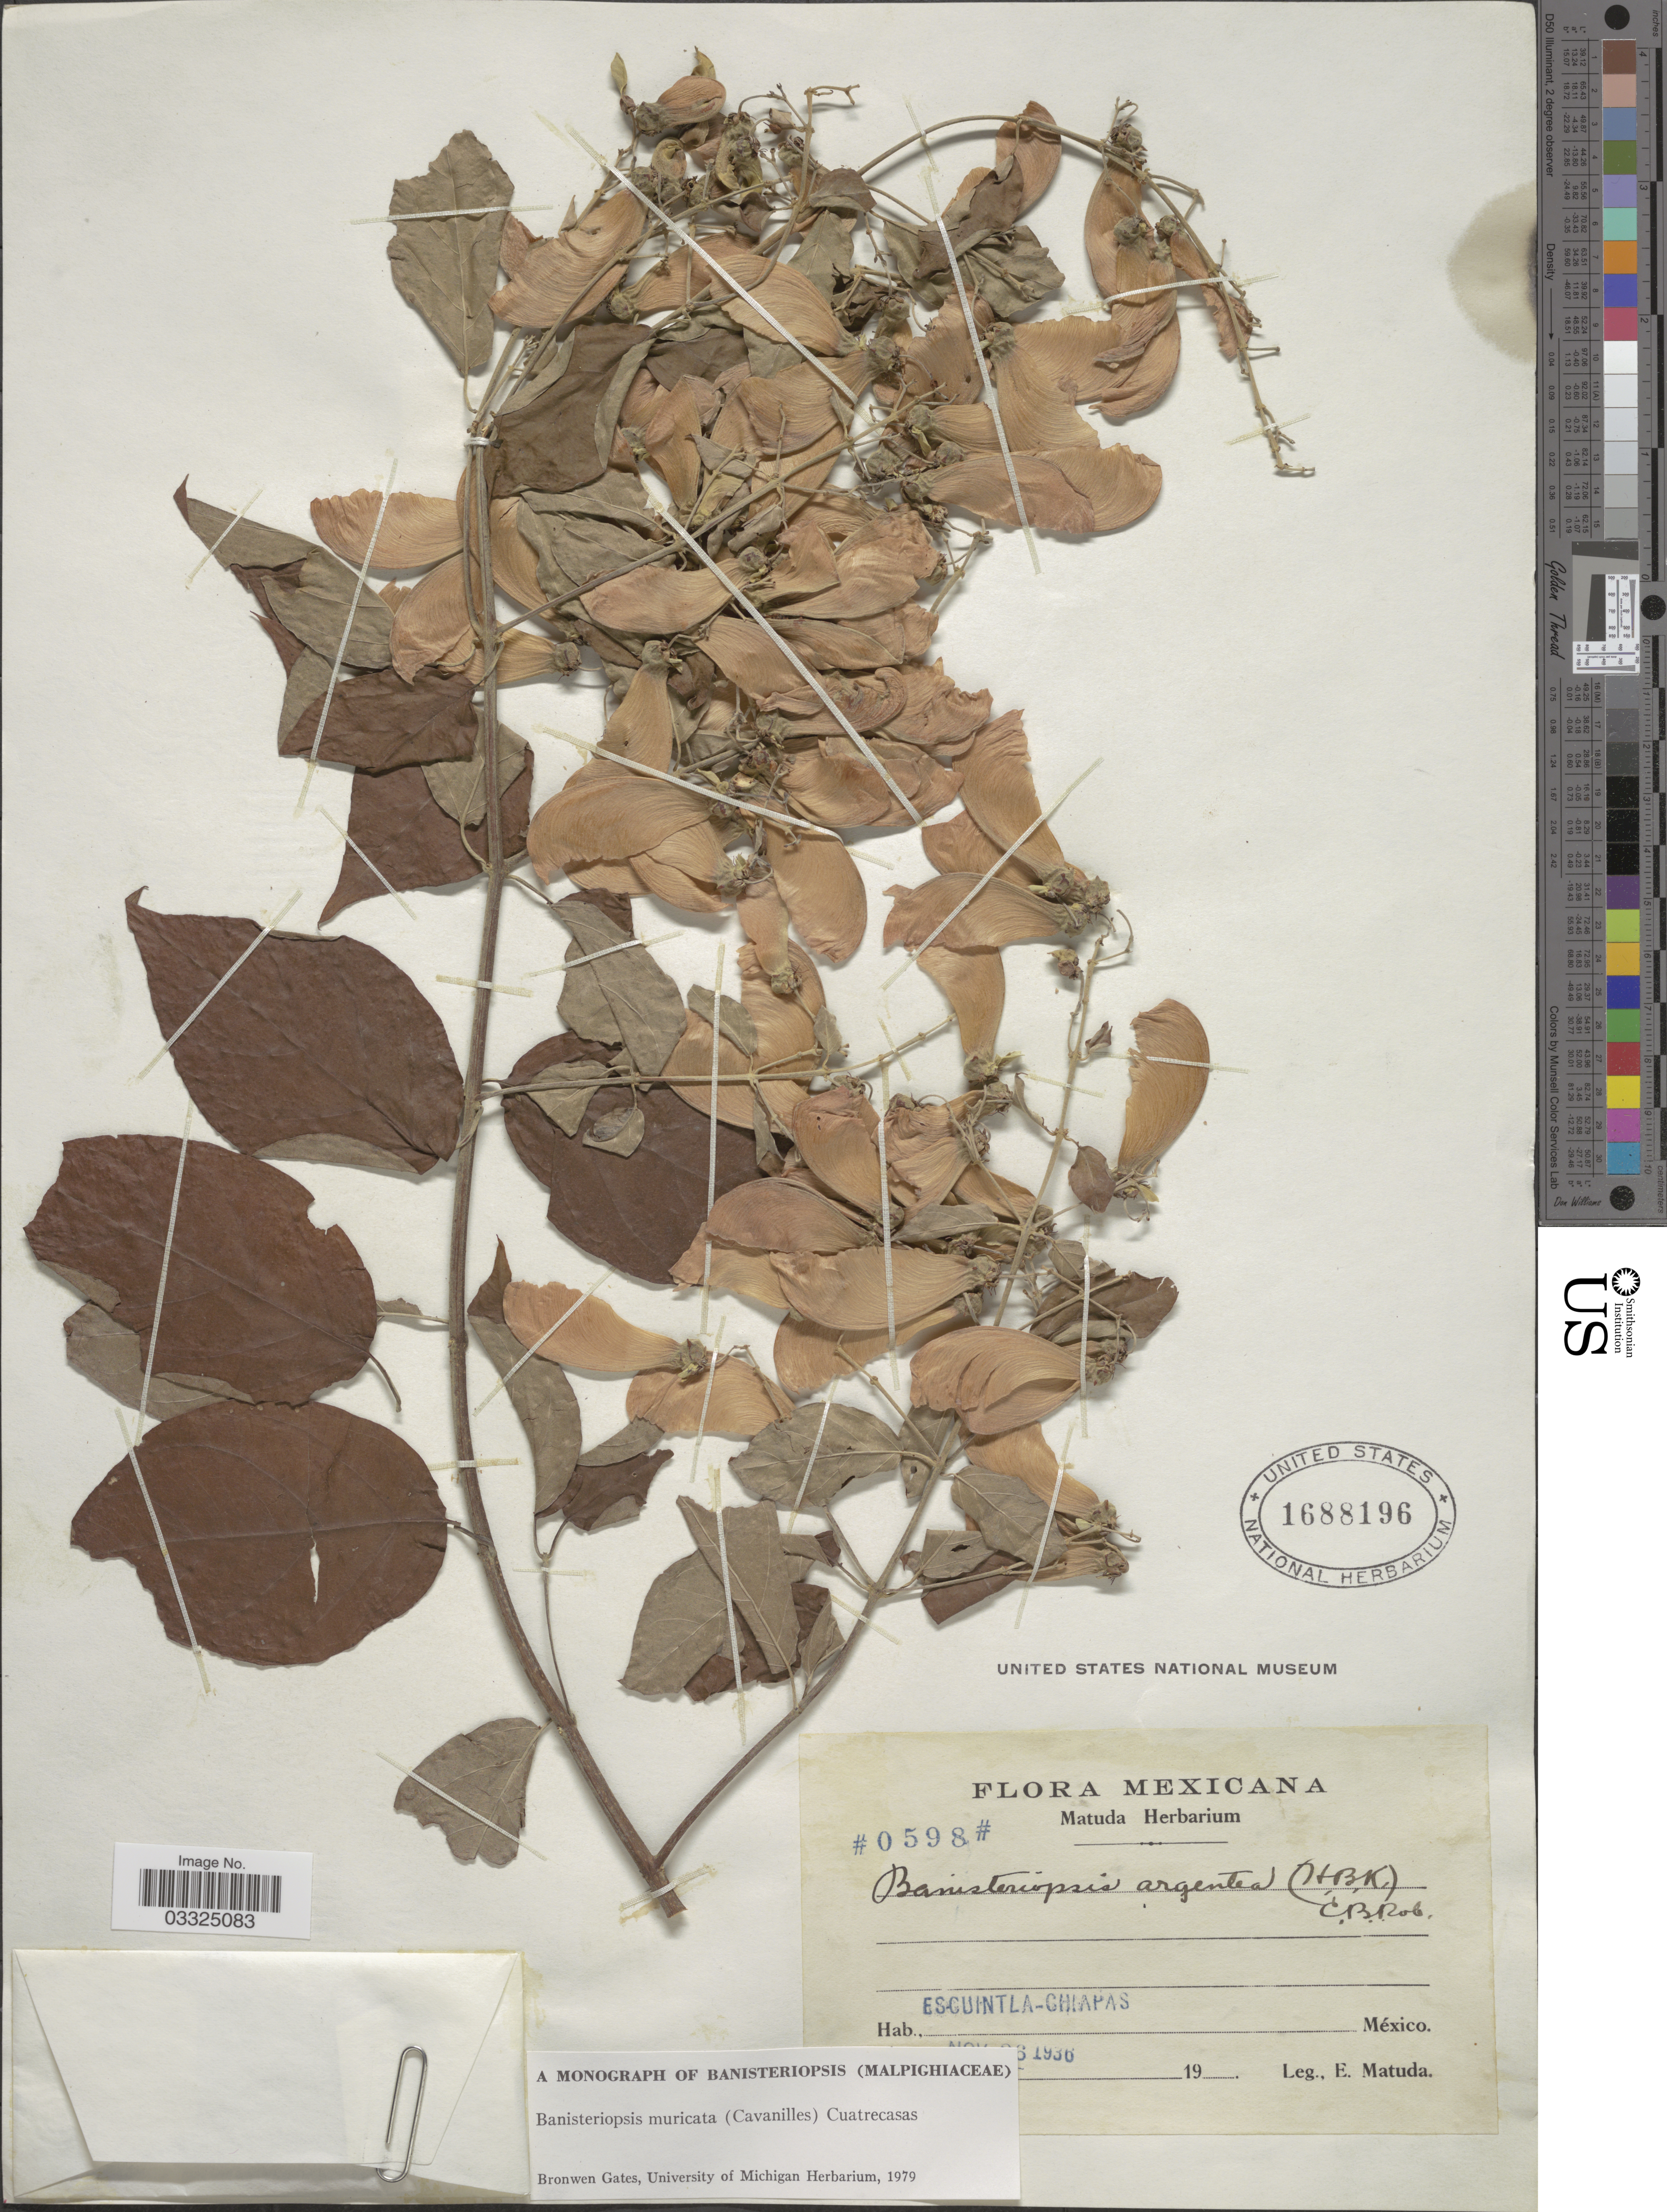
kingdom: Plantae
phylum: Tracheophyta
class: Magnoliopsida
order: Malpighiales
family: Malpighiaceae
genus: Banisteriopsis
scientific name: Banisteriopsis muricata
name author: (Cav.) Cuatrec.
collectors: E. Matuda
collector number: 0598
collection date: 1936-05-06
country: Mexico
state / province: Chiapas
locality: Escuintla.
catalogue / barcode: US 1688196